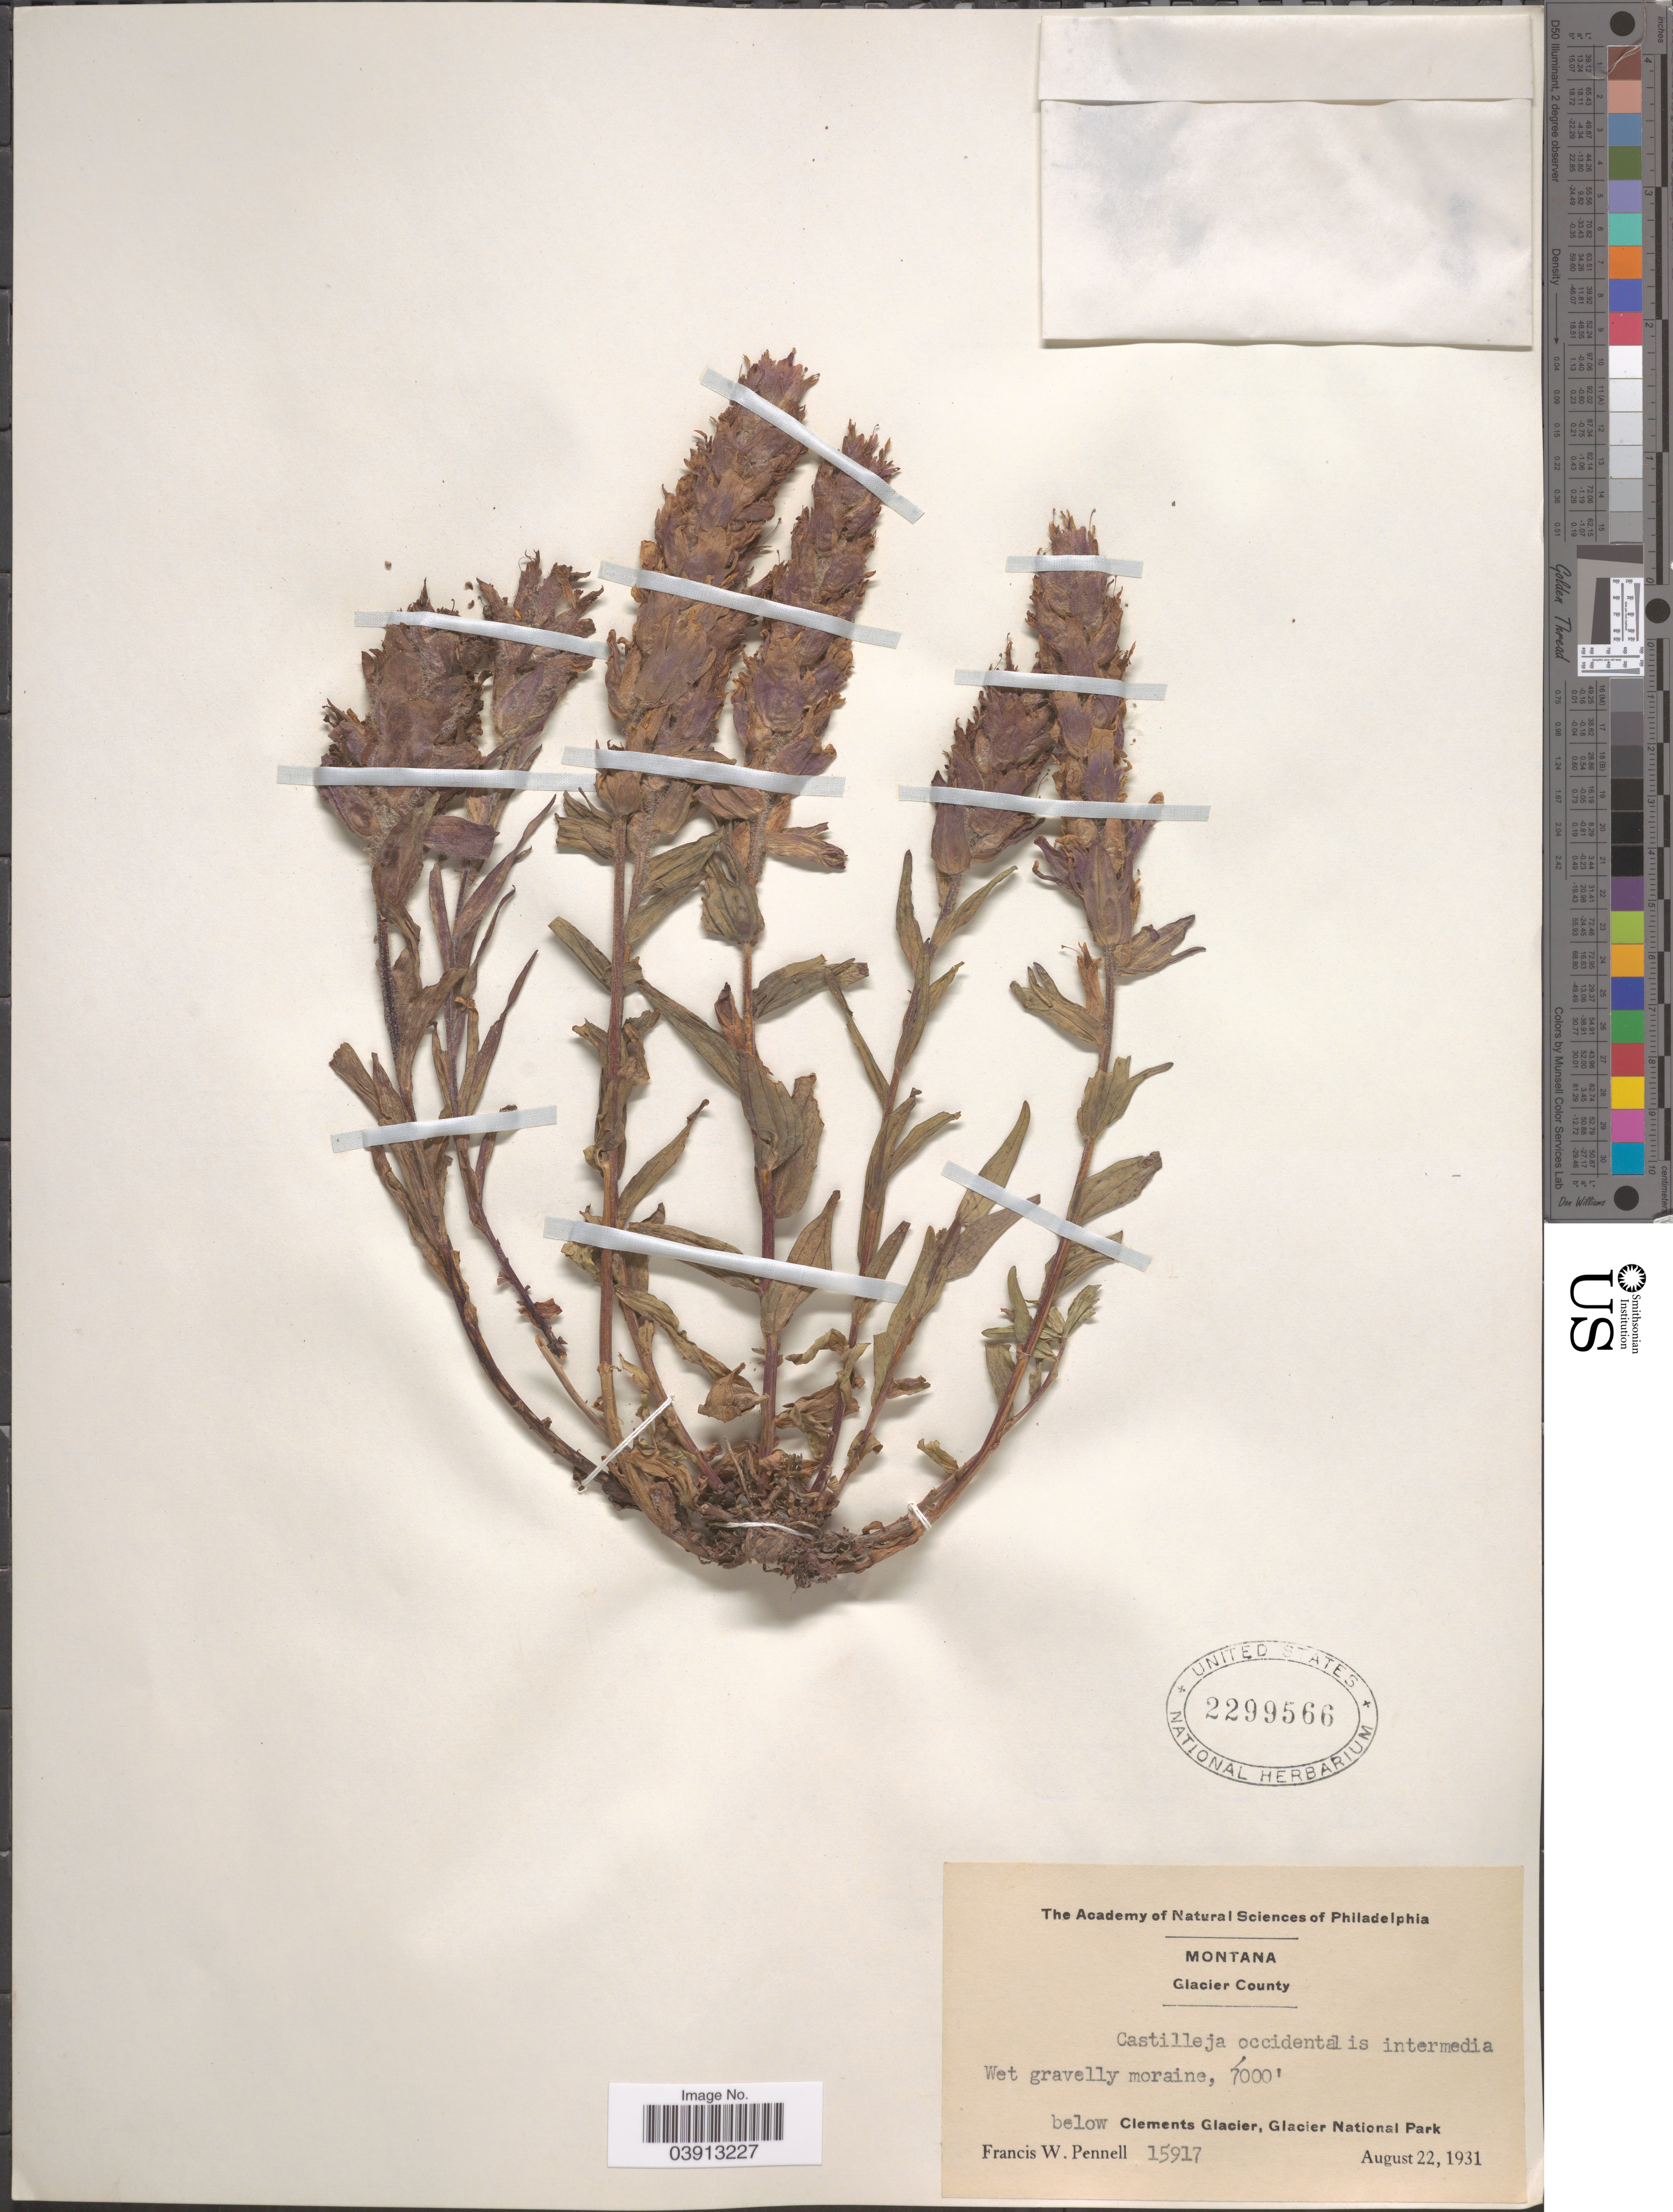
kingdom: Plantae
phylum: Tracheophyta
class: Magnoliopsida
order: Lamiales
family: Orobanchaceae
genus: Castilleja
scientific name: Castilleja occidentalis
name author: Torr.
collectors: F. W. Pennell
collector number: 15917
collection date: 1931-08-22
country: United States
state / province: Montana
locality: Glacier County. Below Clements Glacier, Glacier National Park.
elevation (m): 2134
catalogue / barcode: US 2299566